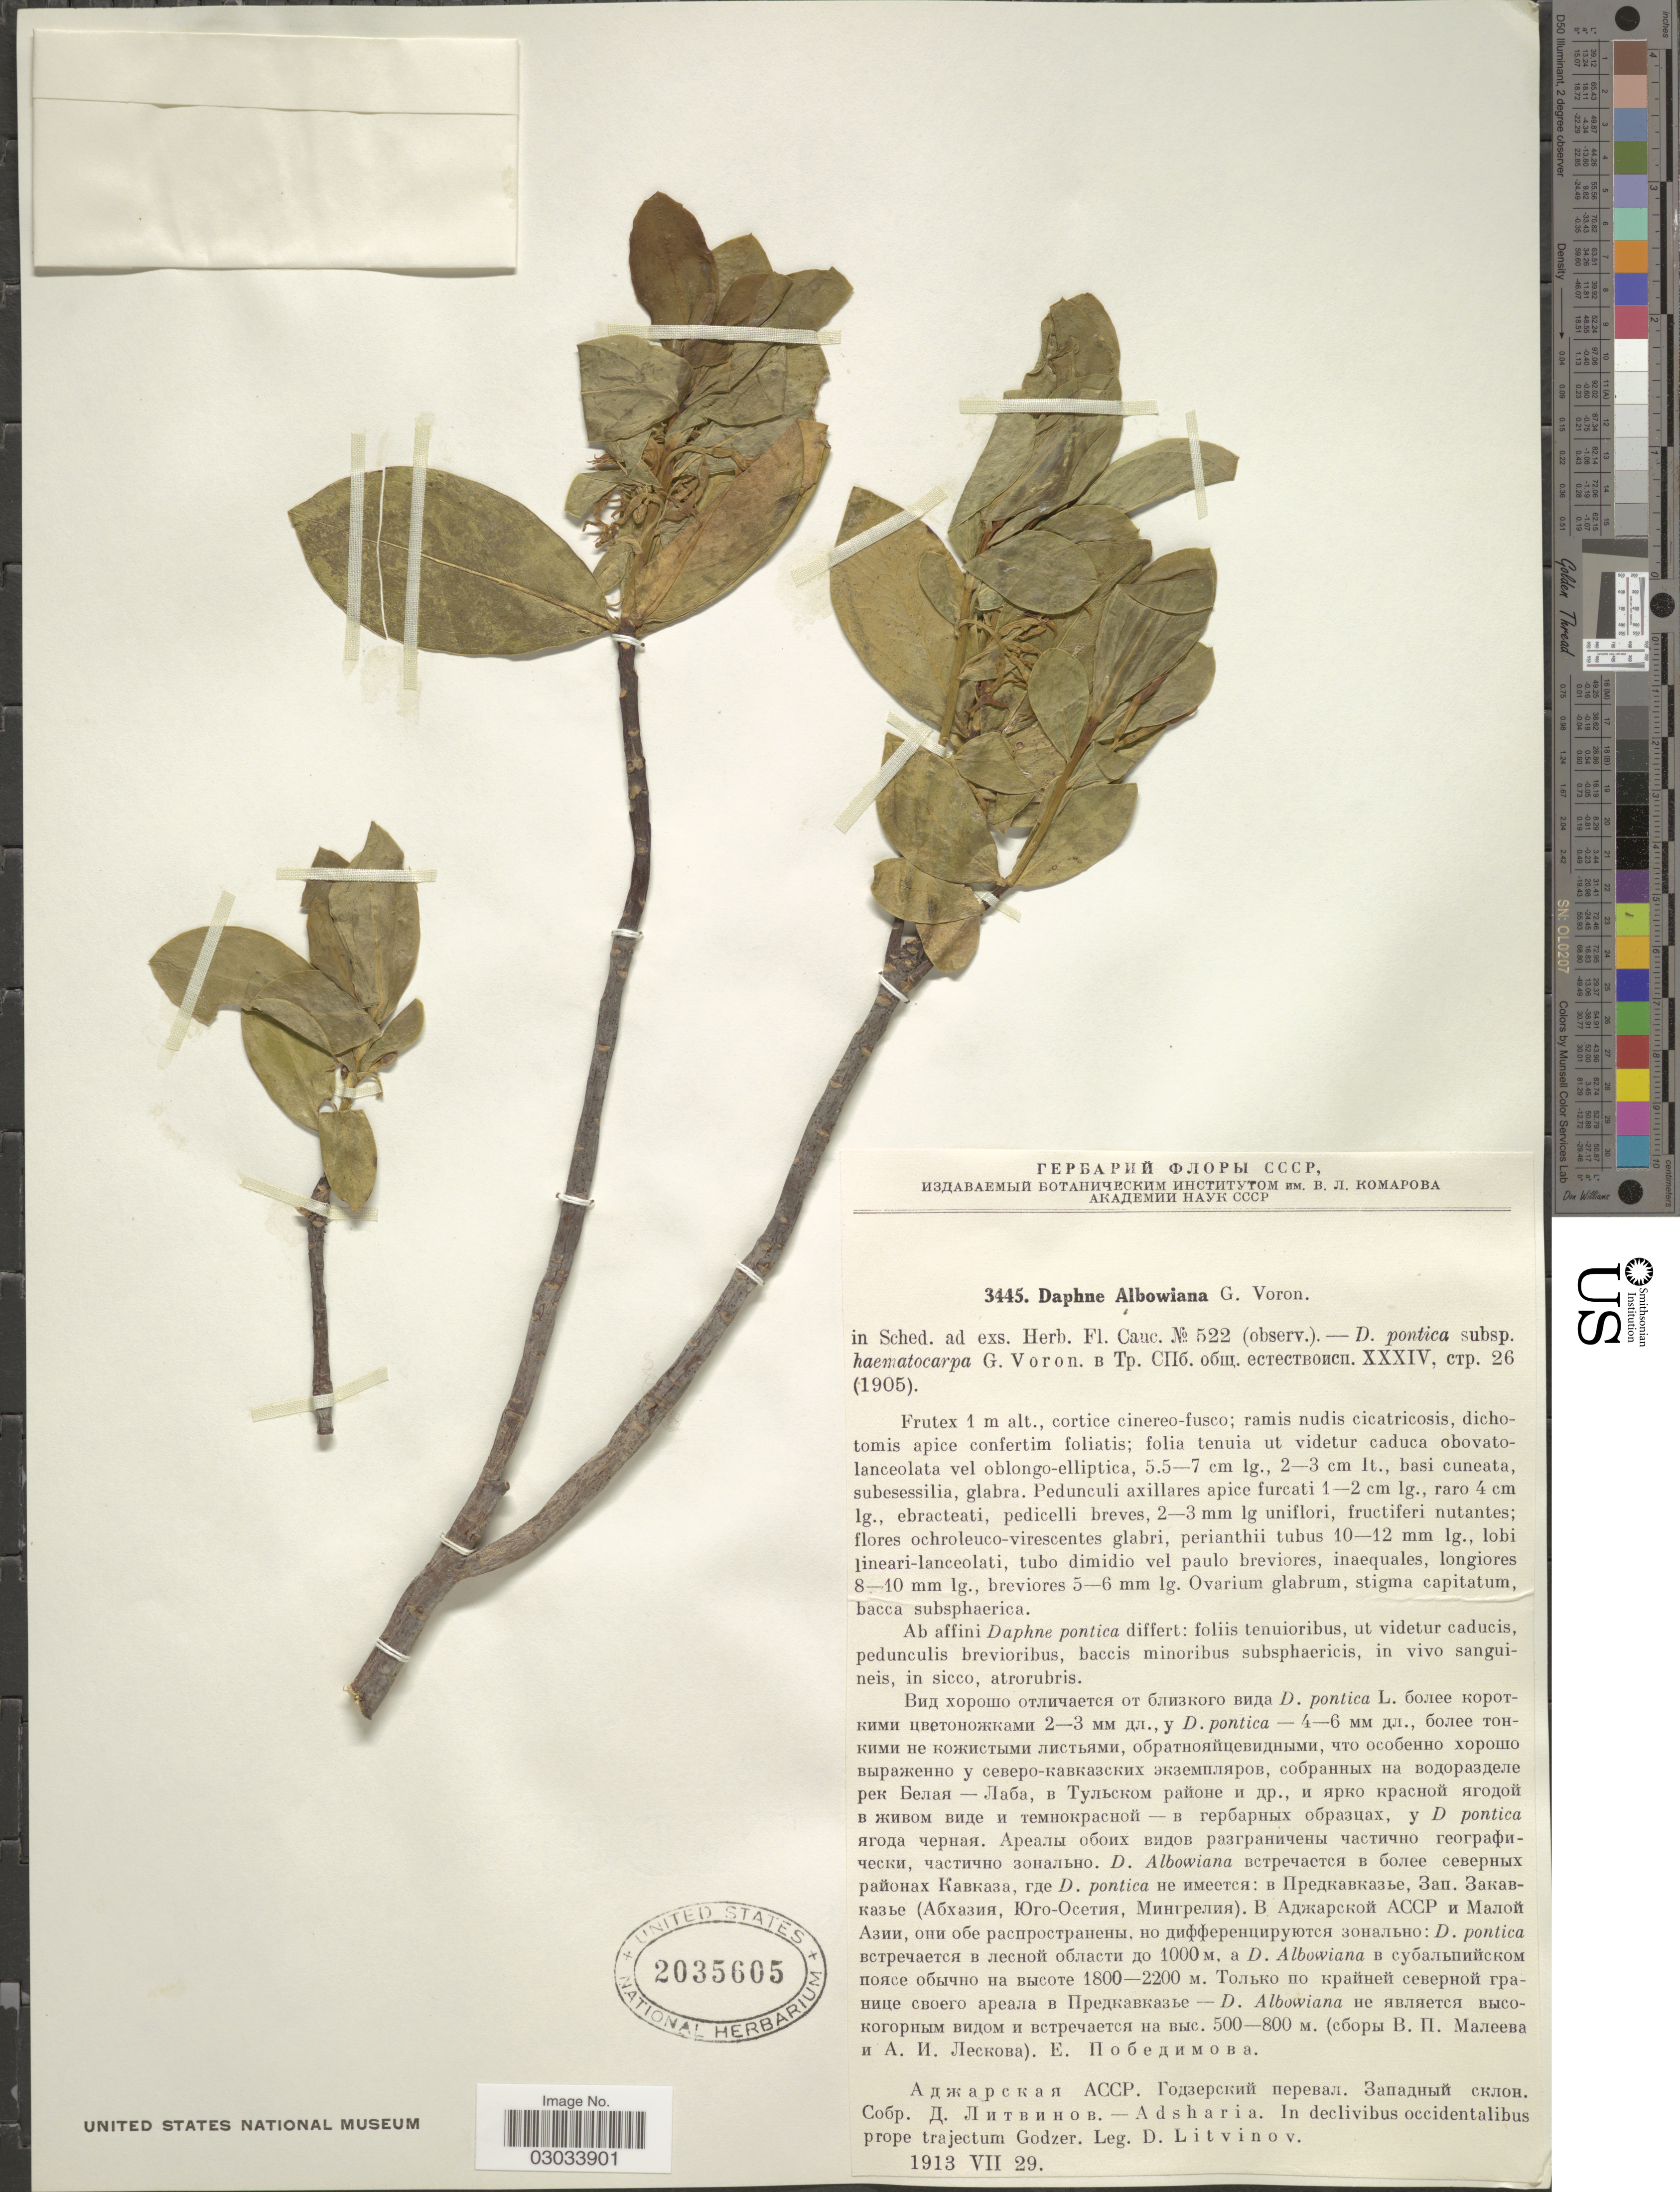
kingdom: Plantae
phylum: Tracheophyta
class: Magnoliopsida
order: Malvales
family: Thymelaeaceae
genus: Daphne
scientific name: Daphne albowiana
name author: Woronow ex Pobed.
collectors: D. Litvinov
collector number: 3445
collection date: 1913-07-29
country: Georgia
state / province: Adzharia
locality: Adsharia. In declivibus occidentalibus prope trajectum Godzer.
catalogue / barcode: US 2035605